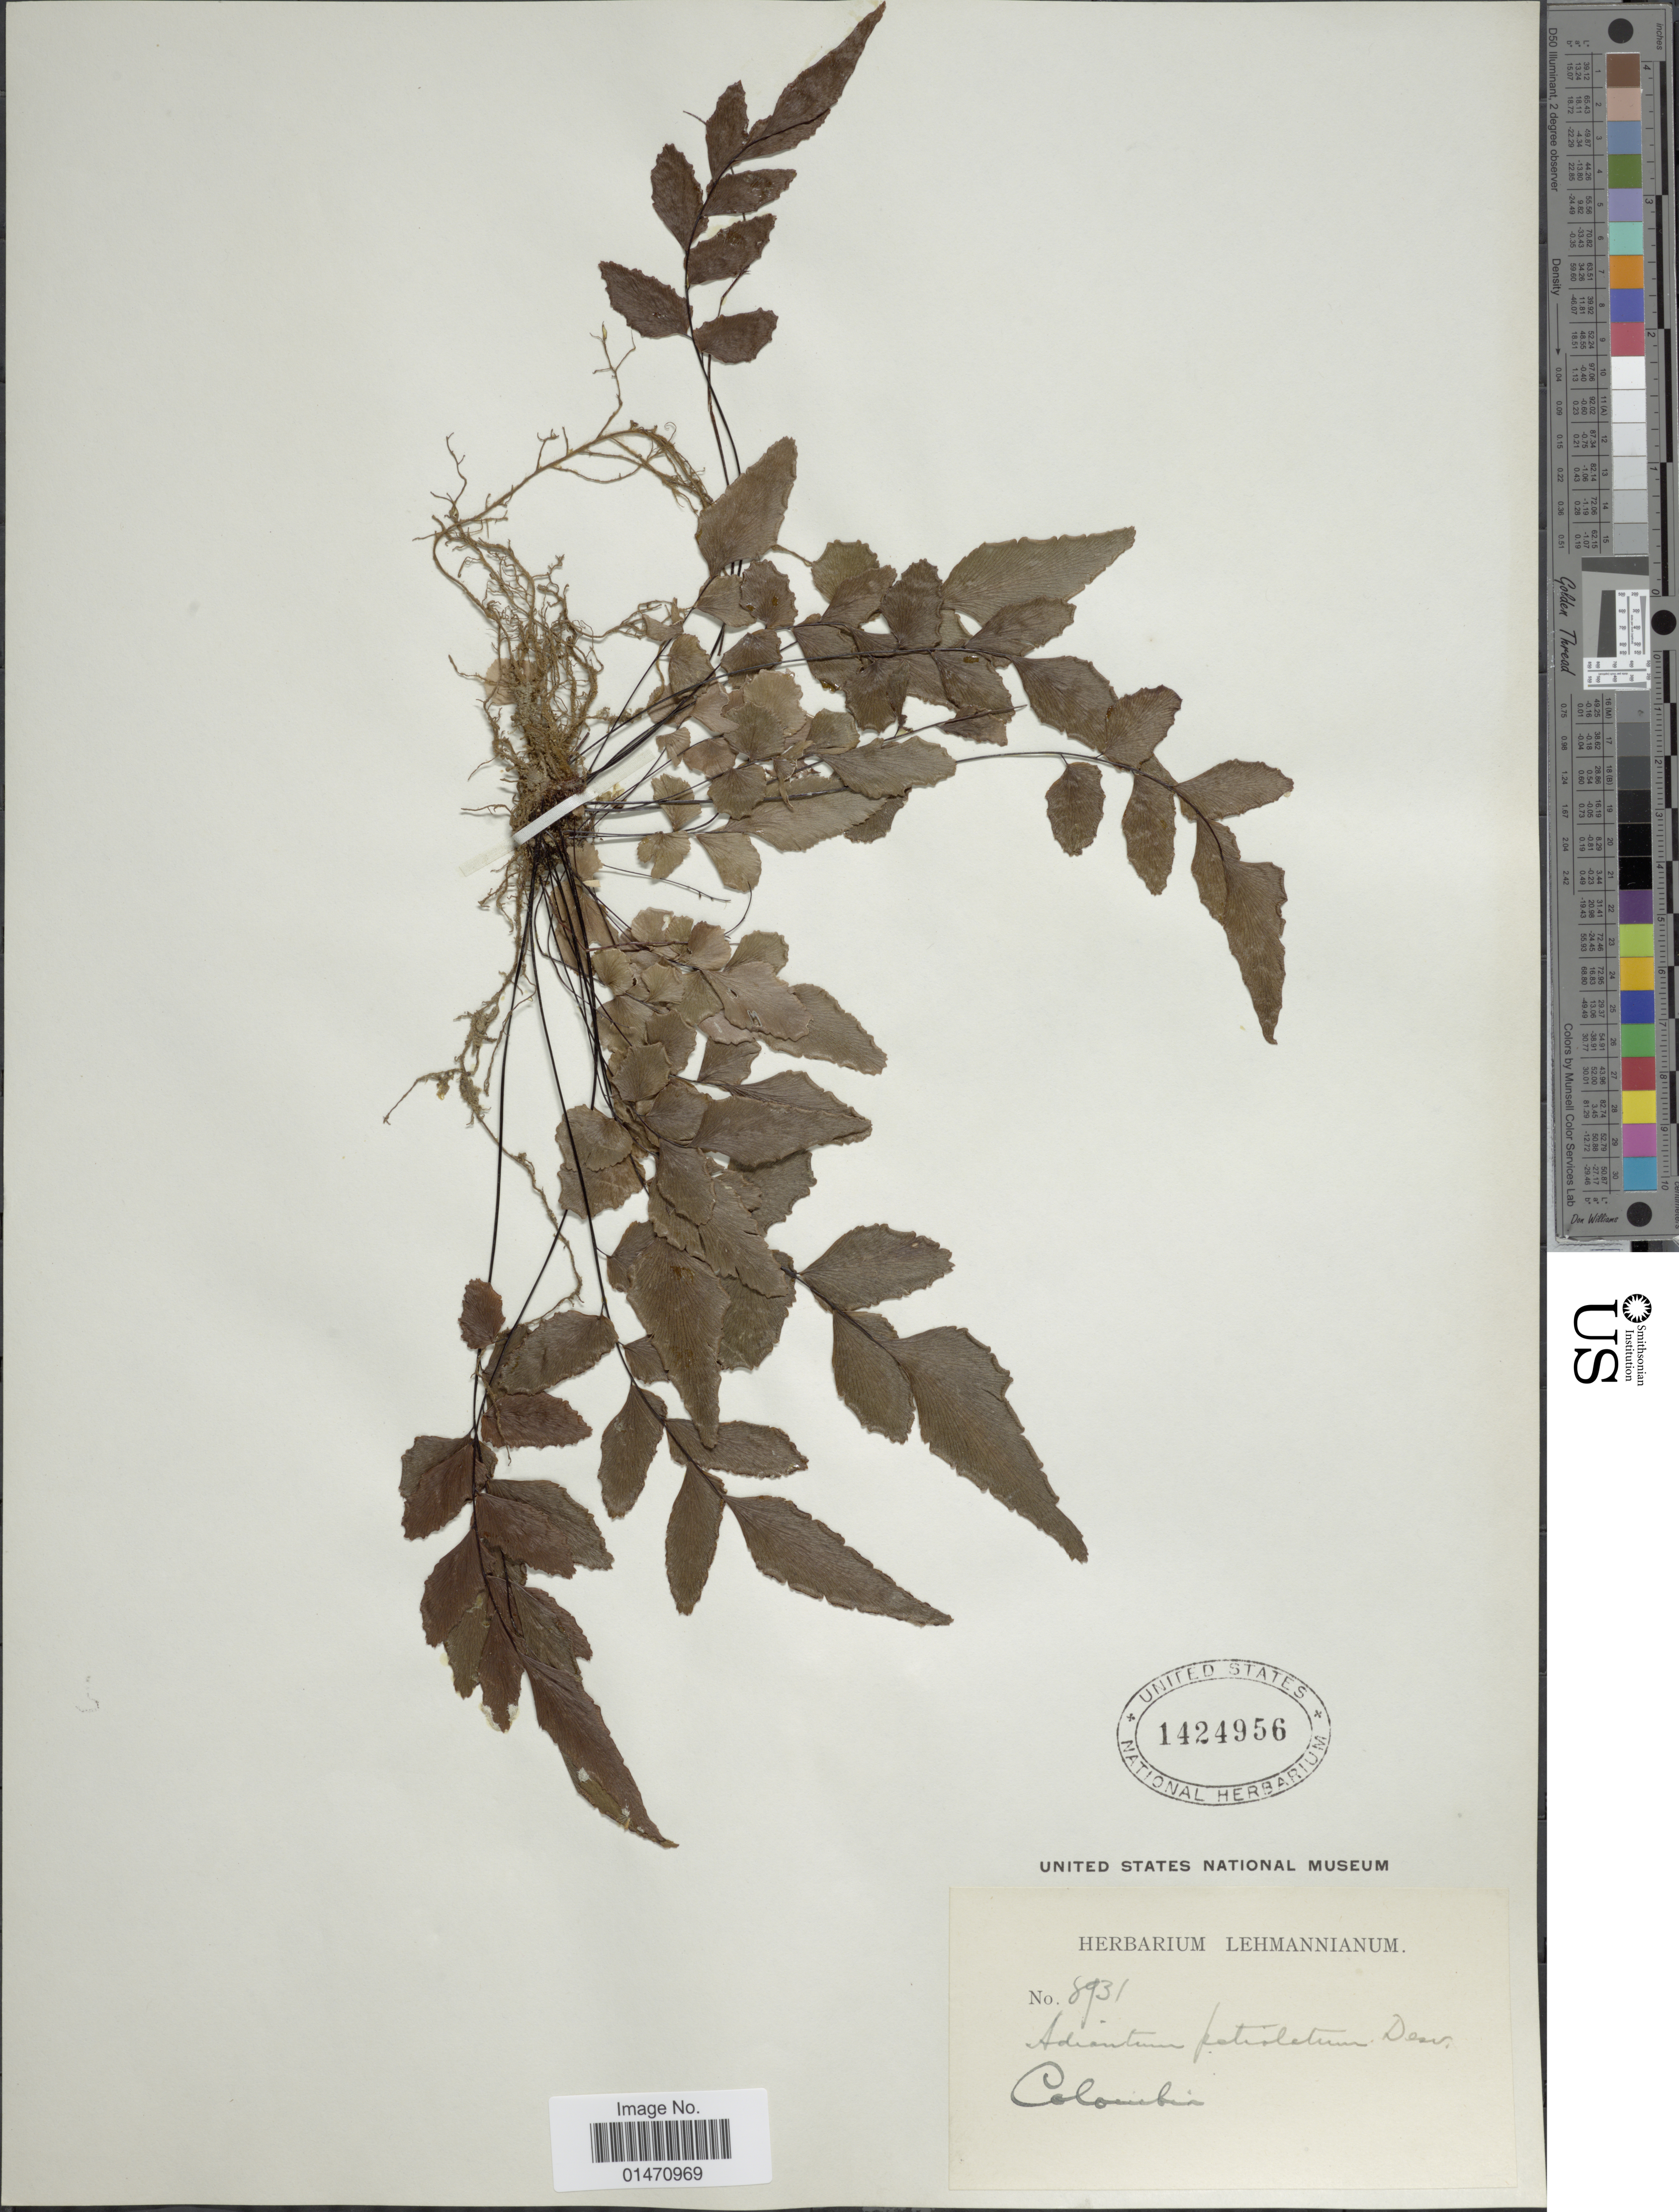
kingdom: Plantae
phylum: Tracheophyta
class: Polypodiopsida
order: Polypodiales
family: Pteridaceae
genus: Adiantum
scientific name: Adiantum petiolatum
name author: Desv.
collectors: ex herb. Lehmannianum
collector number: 8931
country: Colombia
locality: Colombia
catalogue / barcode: US 1424956